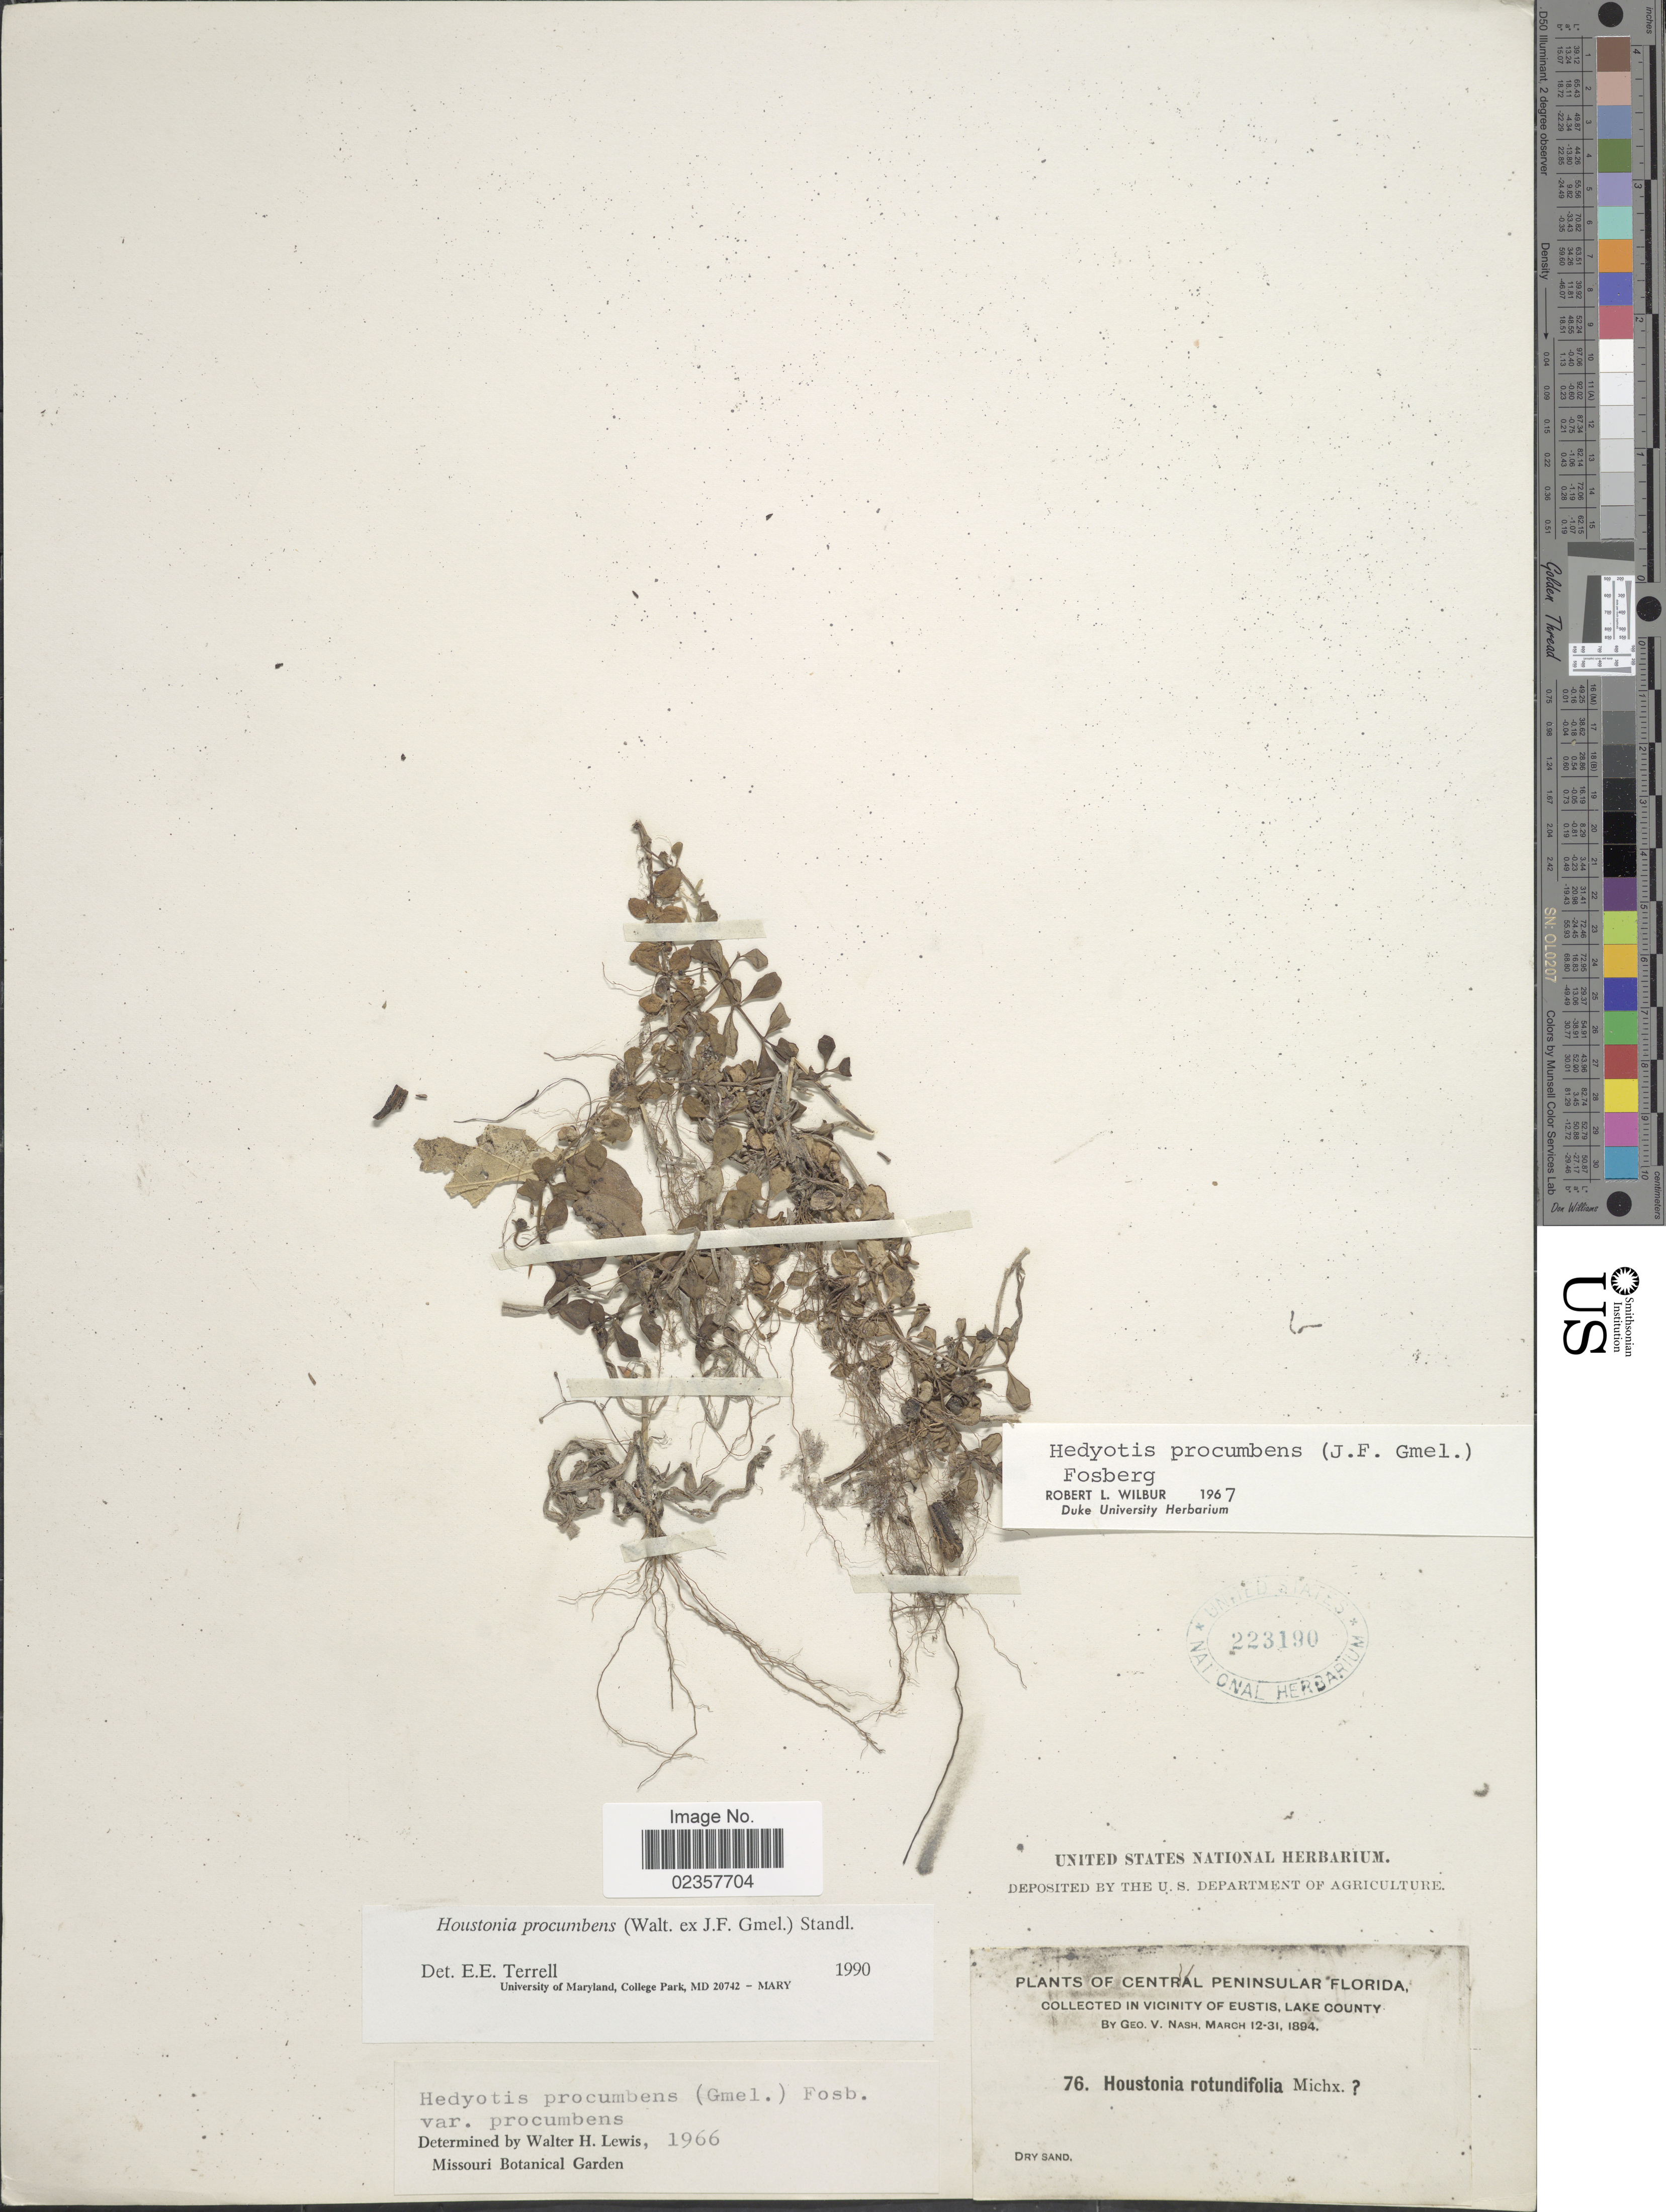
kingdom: Plantae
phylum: Tracheophyta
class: Magnoliopsida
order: Gentianales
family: Rubiaceae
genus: Houstonia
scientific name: Houstonia procumbens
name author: (Walter ex J.F. Gmel.) Standl.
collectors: G. V. Nash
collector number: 76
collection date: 1894-03-12/1894-03-31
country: United States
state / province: Florida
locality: Central Peninsular Florida. In Vicinity of Eustis, Lake County.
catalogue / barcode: US 223190